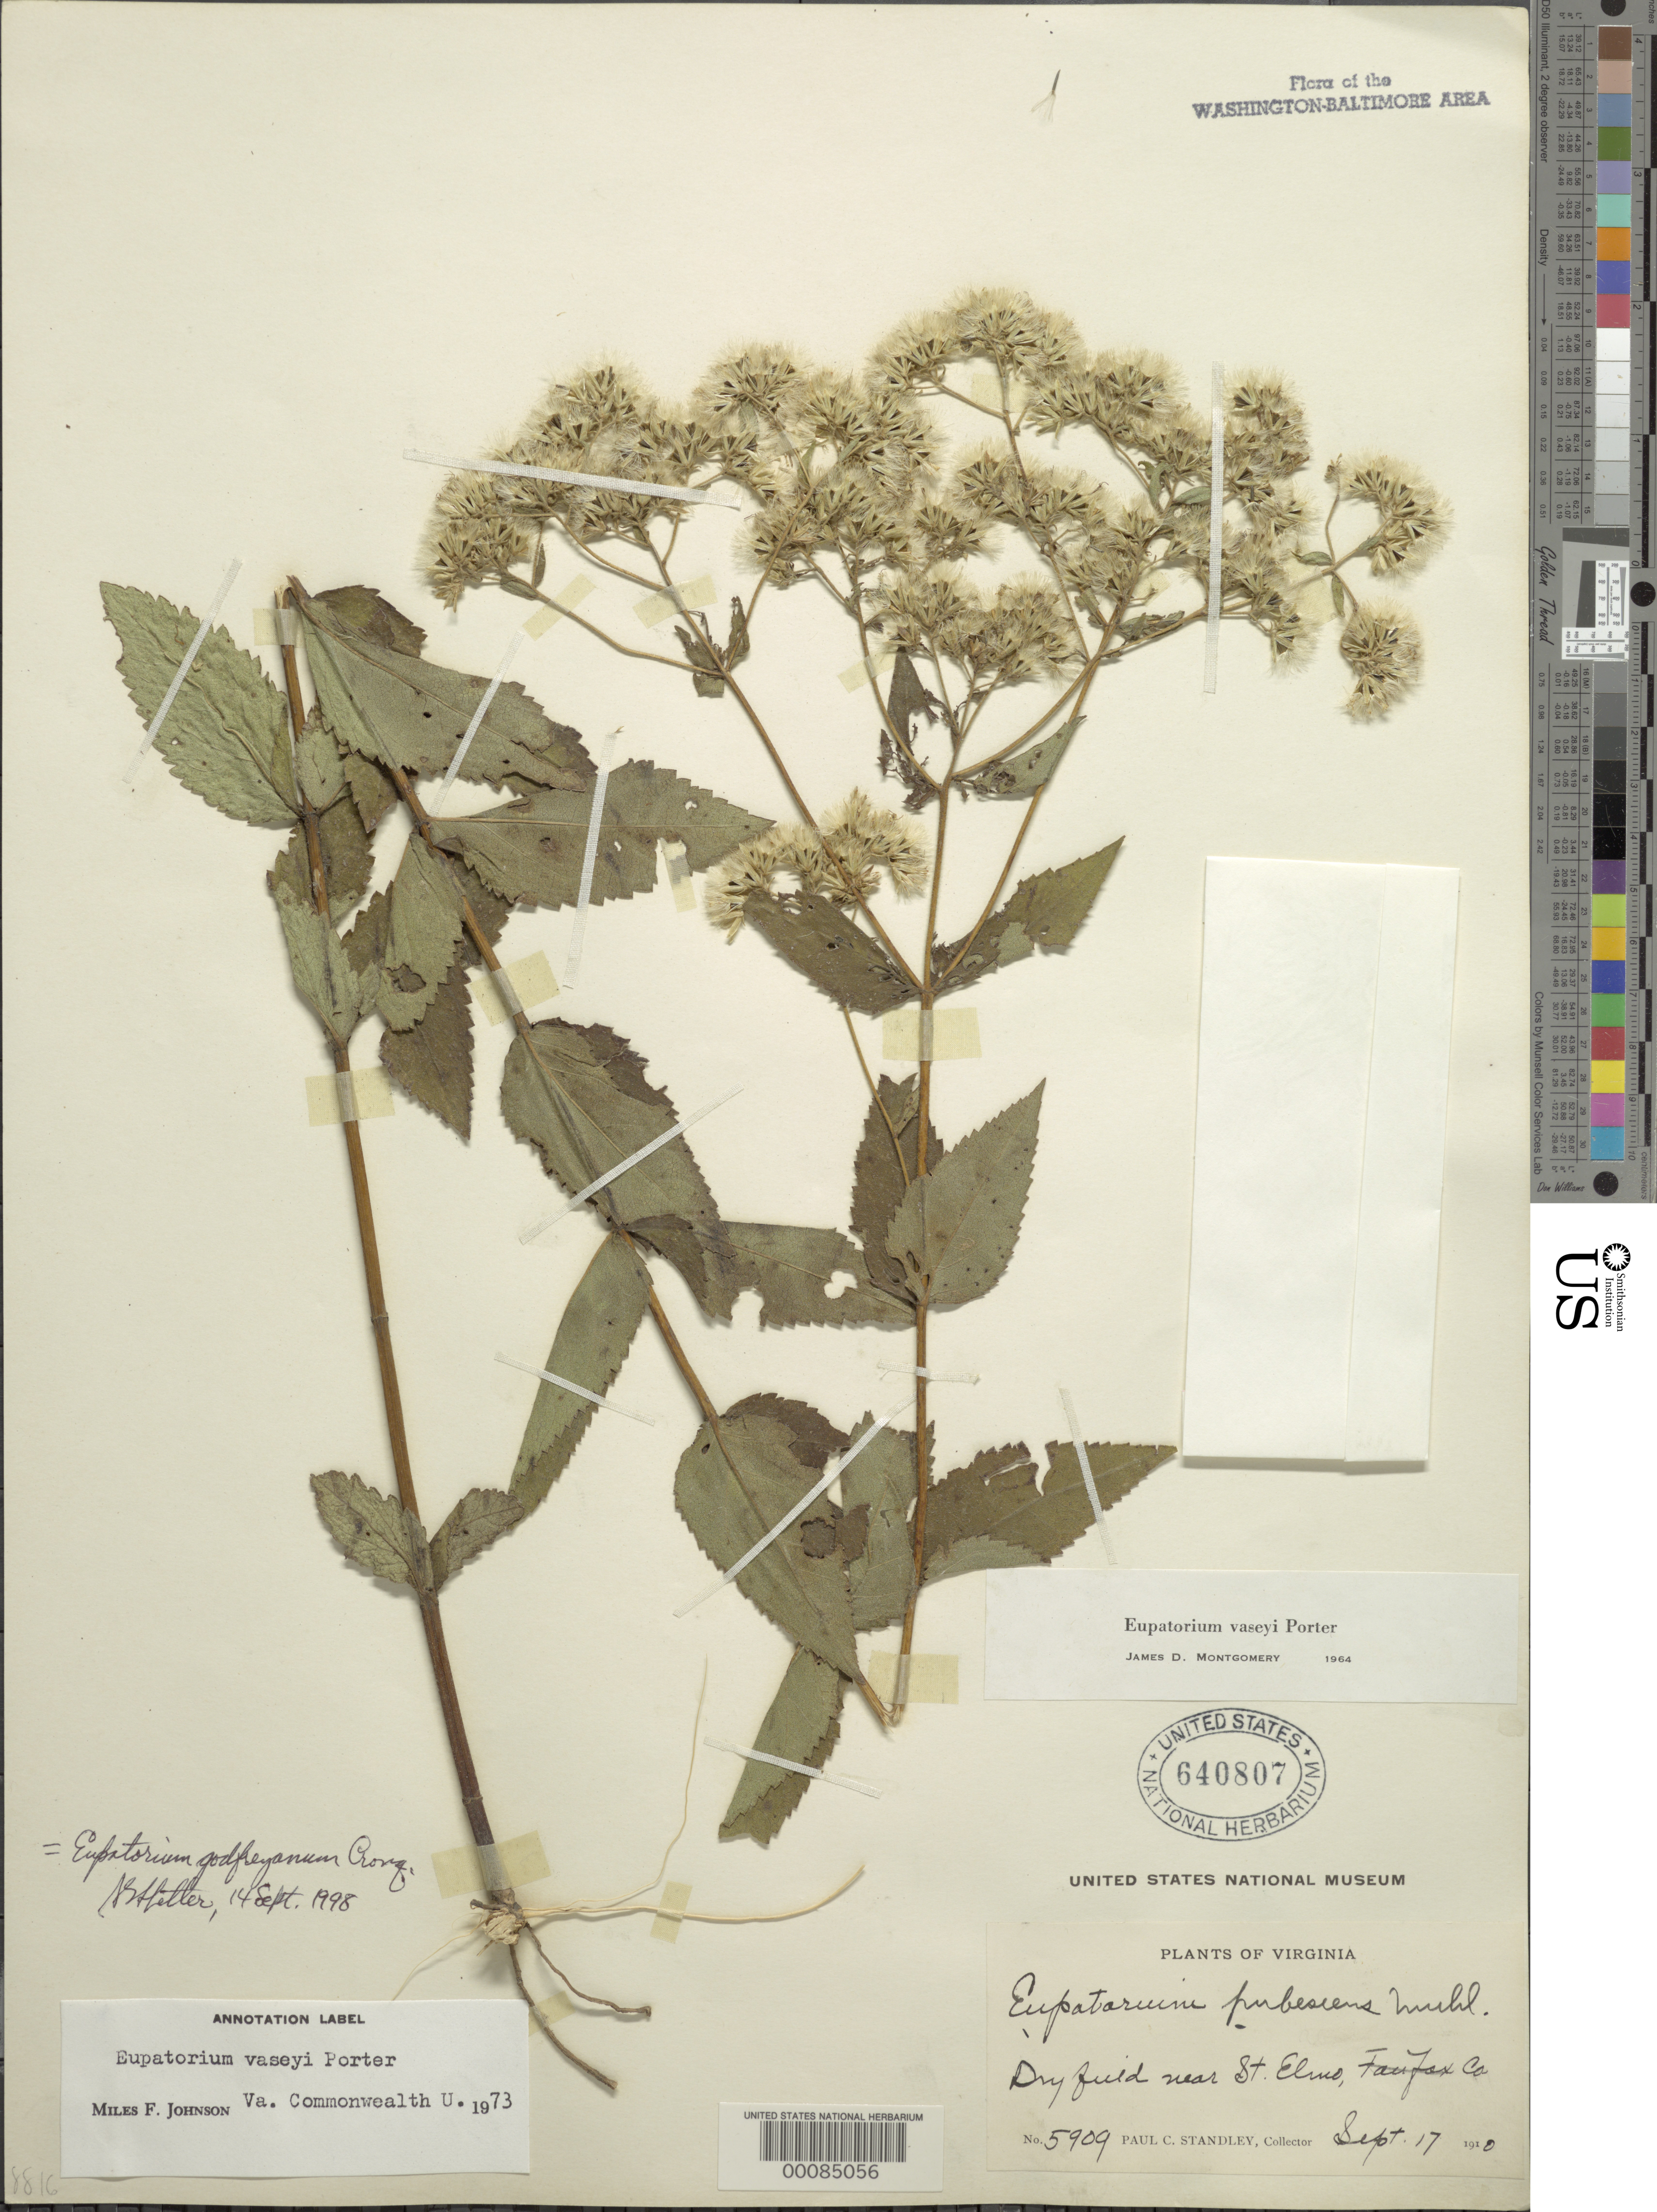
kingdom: Plantae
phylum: Tracheophyta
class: Magnoliopsida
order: Asterales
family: Asteraceae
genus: Eupatorium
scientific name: Eupatorium godfreyanum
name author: Cronq.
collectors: P. C. Standley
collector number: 5909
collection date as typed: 17 Sep 1910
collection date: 1910-09-17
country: United States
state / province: Virginia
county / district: Fairfax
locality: St. Elmo vicinity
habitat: Dry field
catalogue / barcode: US 640807